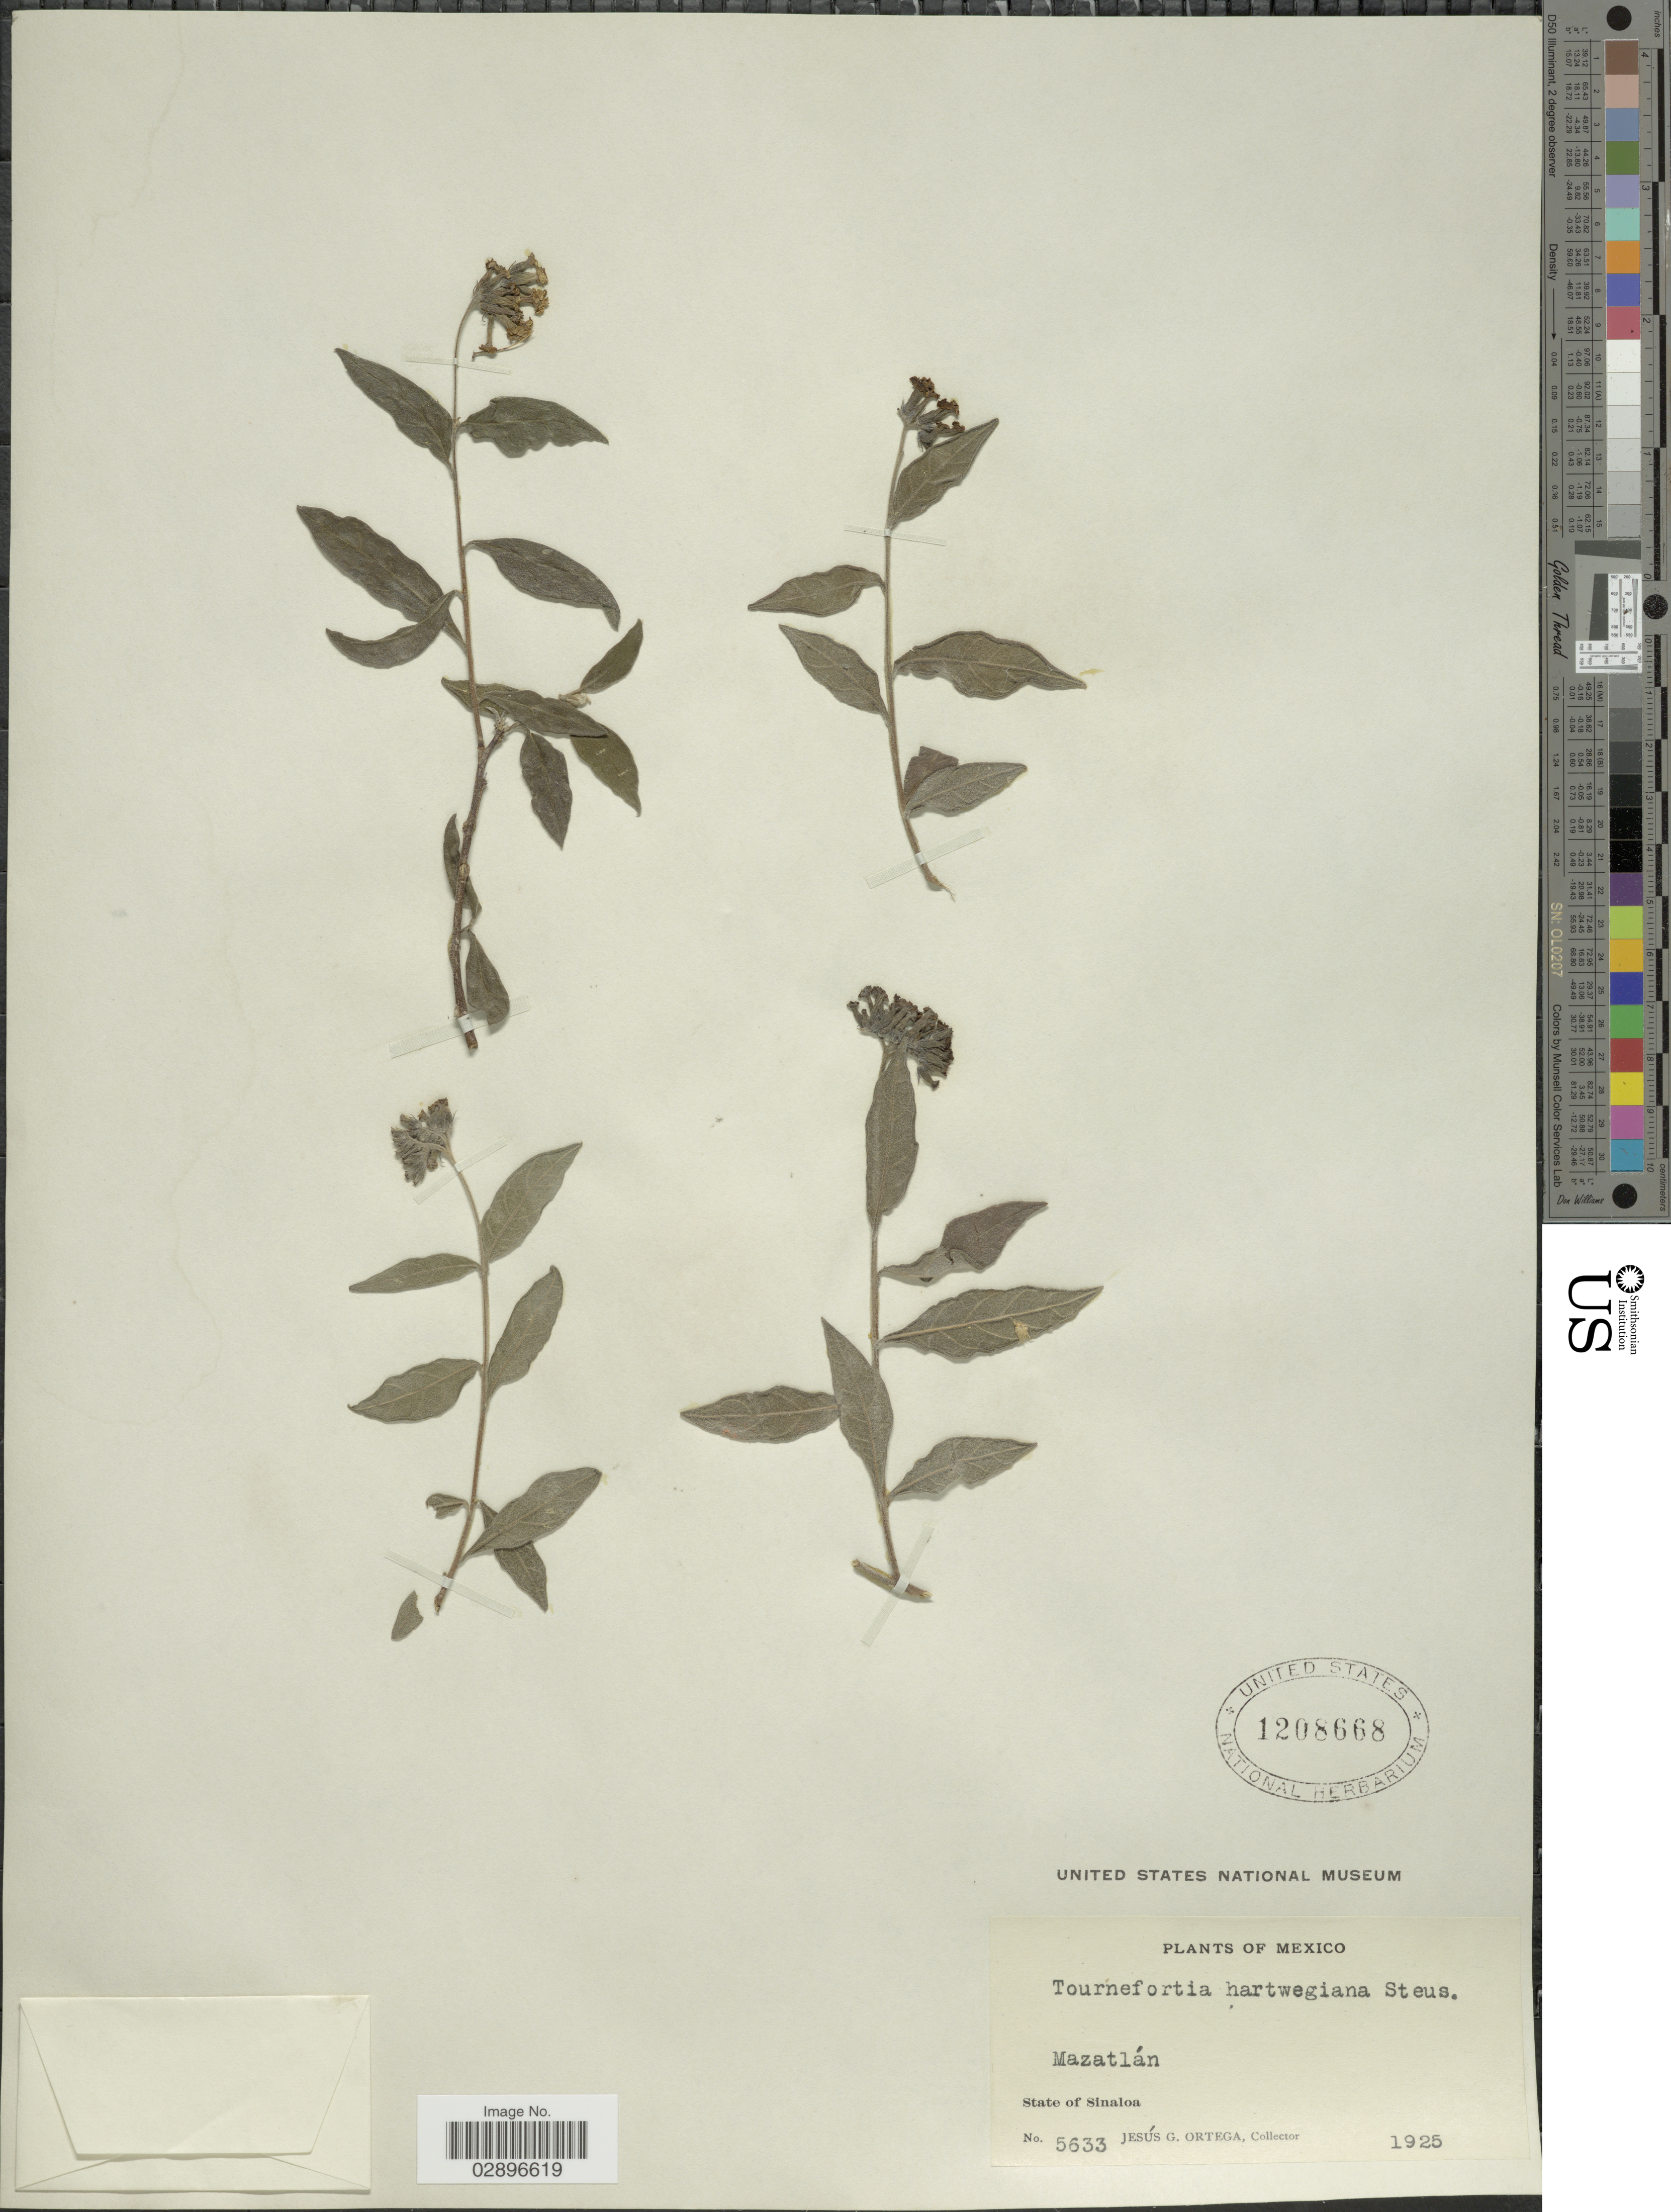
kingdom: Plantae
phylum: Tracheophyta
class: Magnoliopsida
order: Boraginales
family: Heliotropiaceae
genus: Tournefortia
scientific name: Tournefortia hartwegiana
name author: Steud.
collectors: J. Ortega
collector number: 5633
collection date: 1925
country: Mexico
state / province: Sinaloa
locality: Mazatlán.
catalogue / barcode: US 1208668